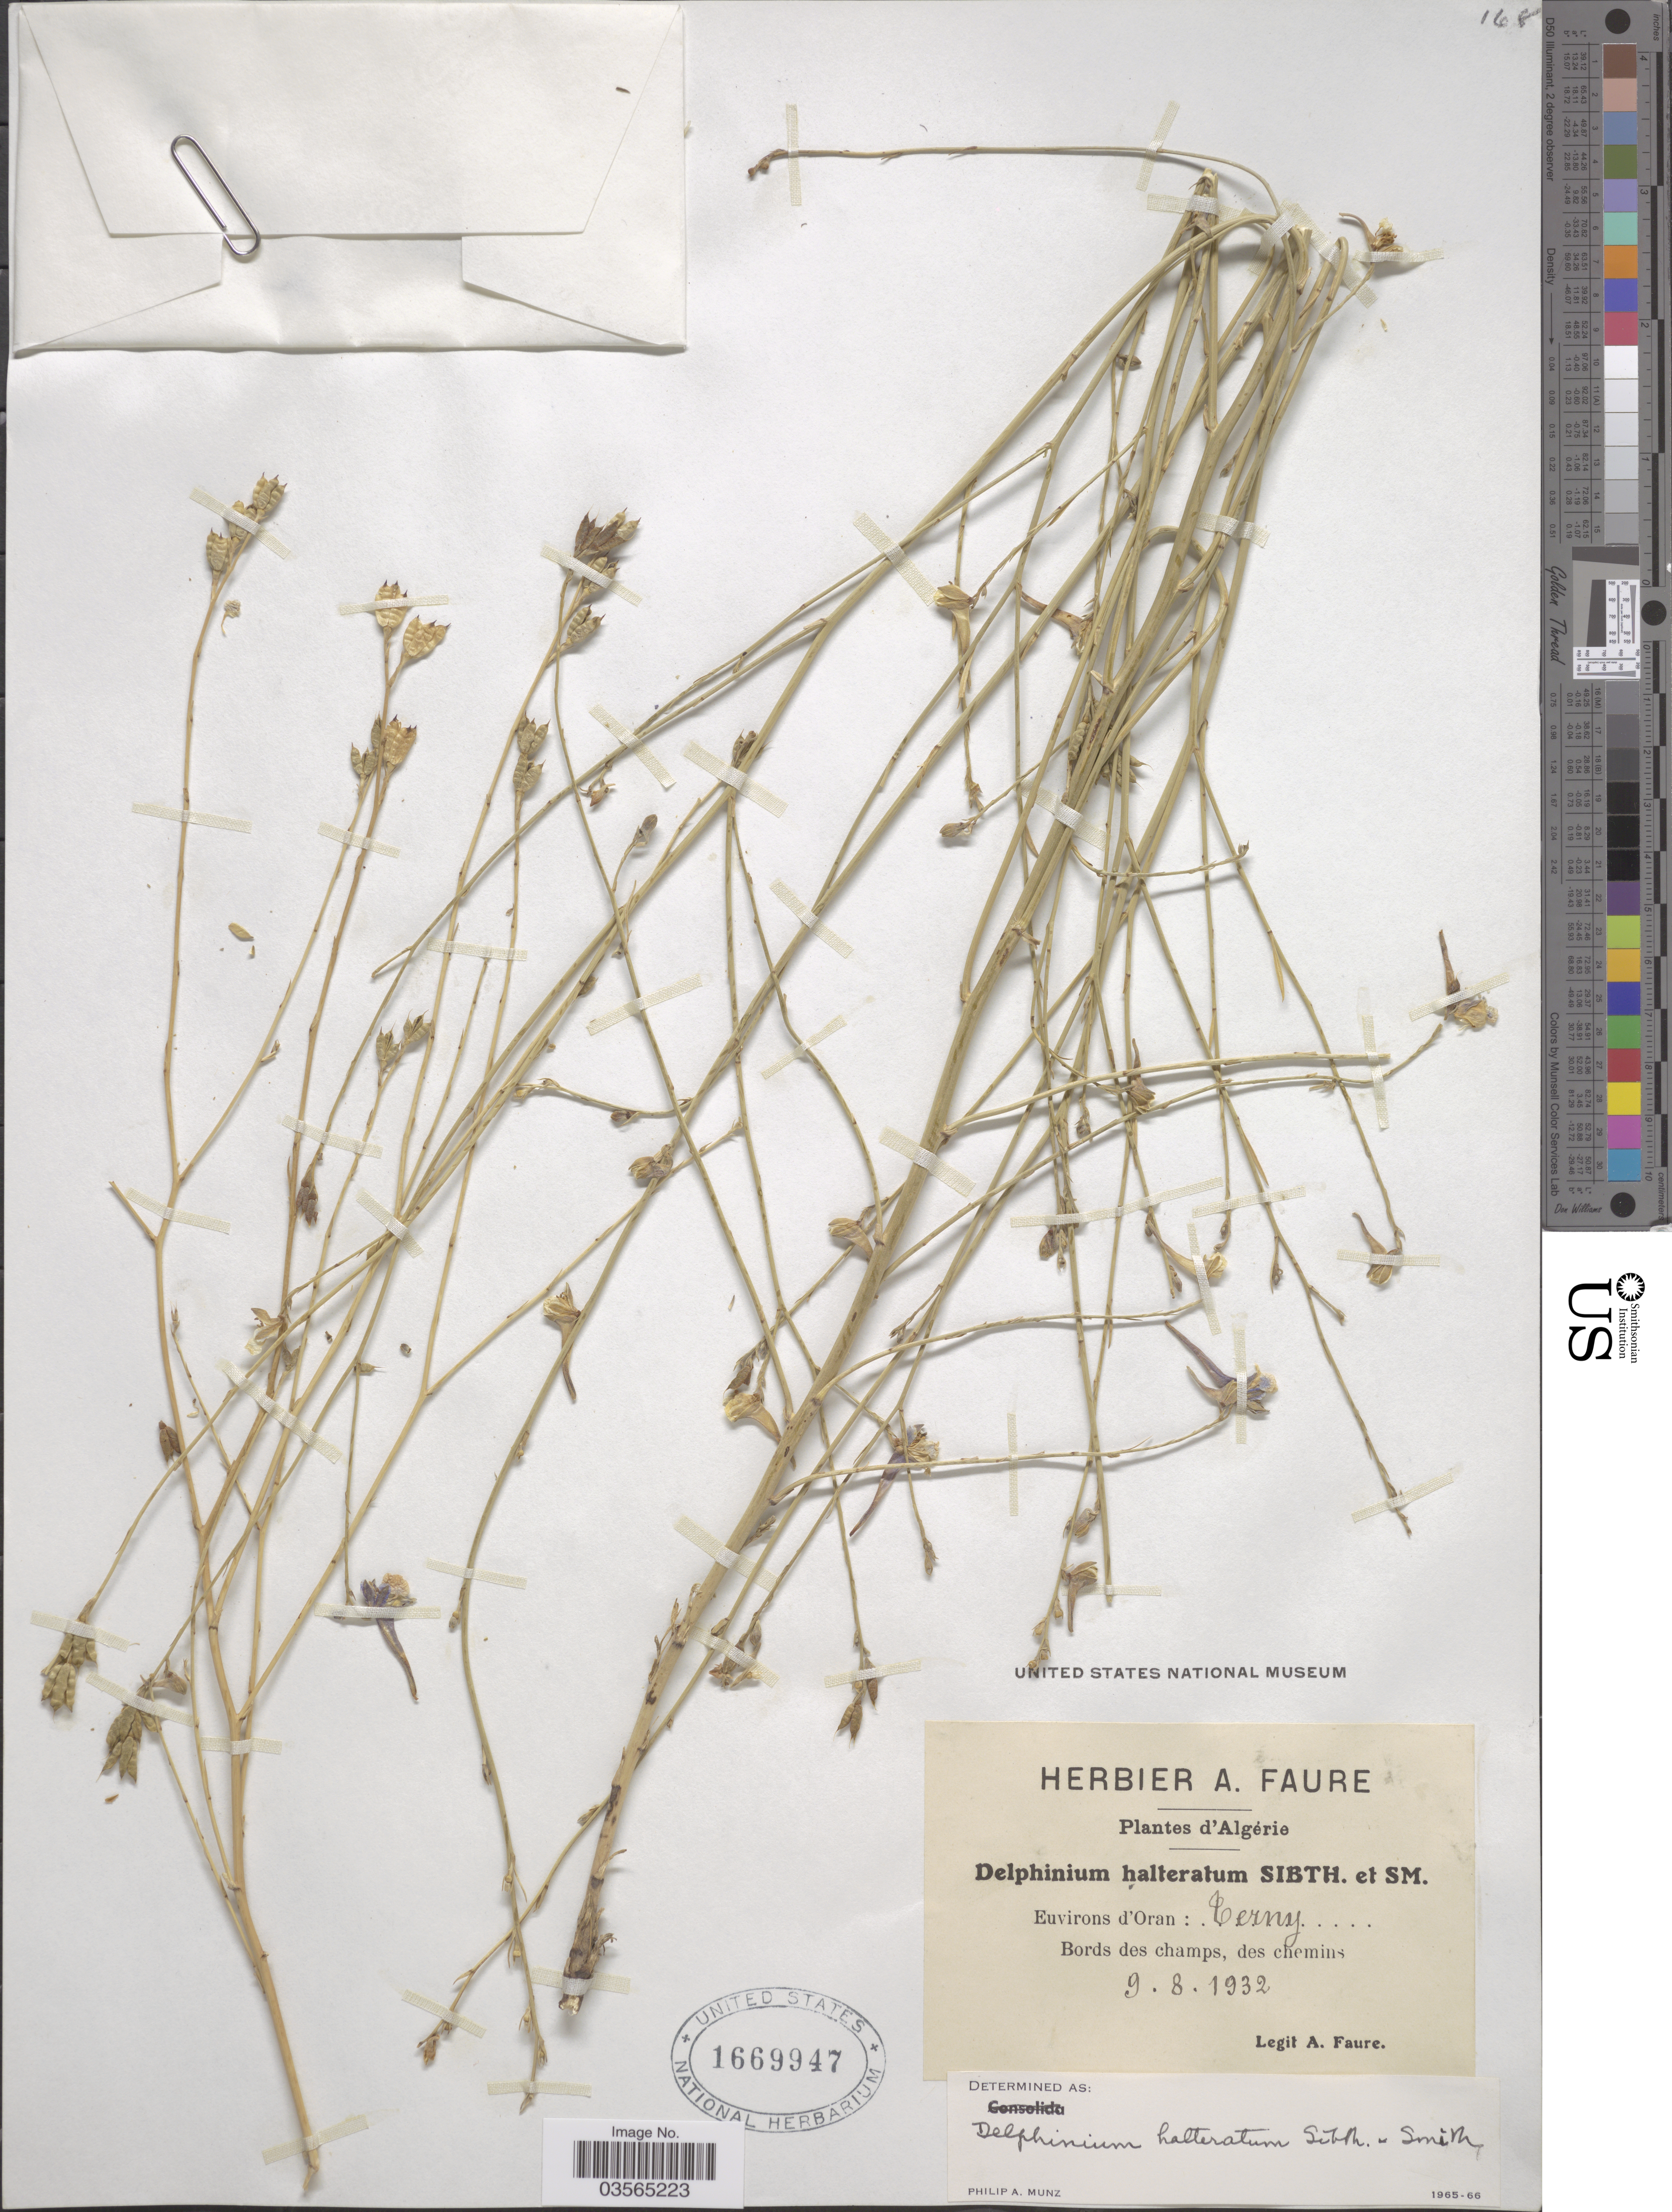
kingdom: Plantae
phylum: Tracheophyta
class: Magnoliopsida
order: Ranunculales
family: Ranunculaceae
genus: Delphinium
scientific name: Delphinium halteratum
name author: Sibth. & Sm.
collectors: A. Faure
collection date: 1932-08-09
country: Algeria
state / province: Oran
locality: Environs d'Oran: Terny.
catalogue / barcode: US 1669947